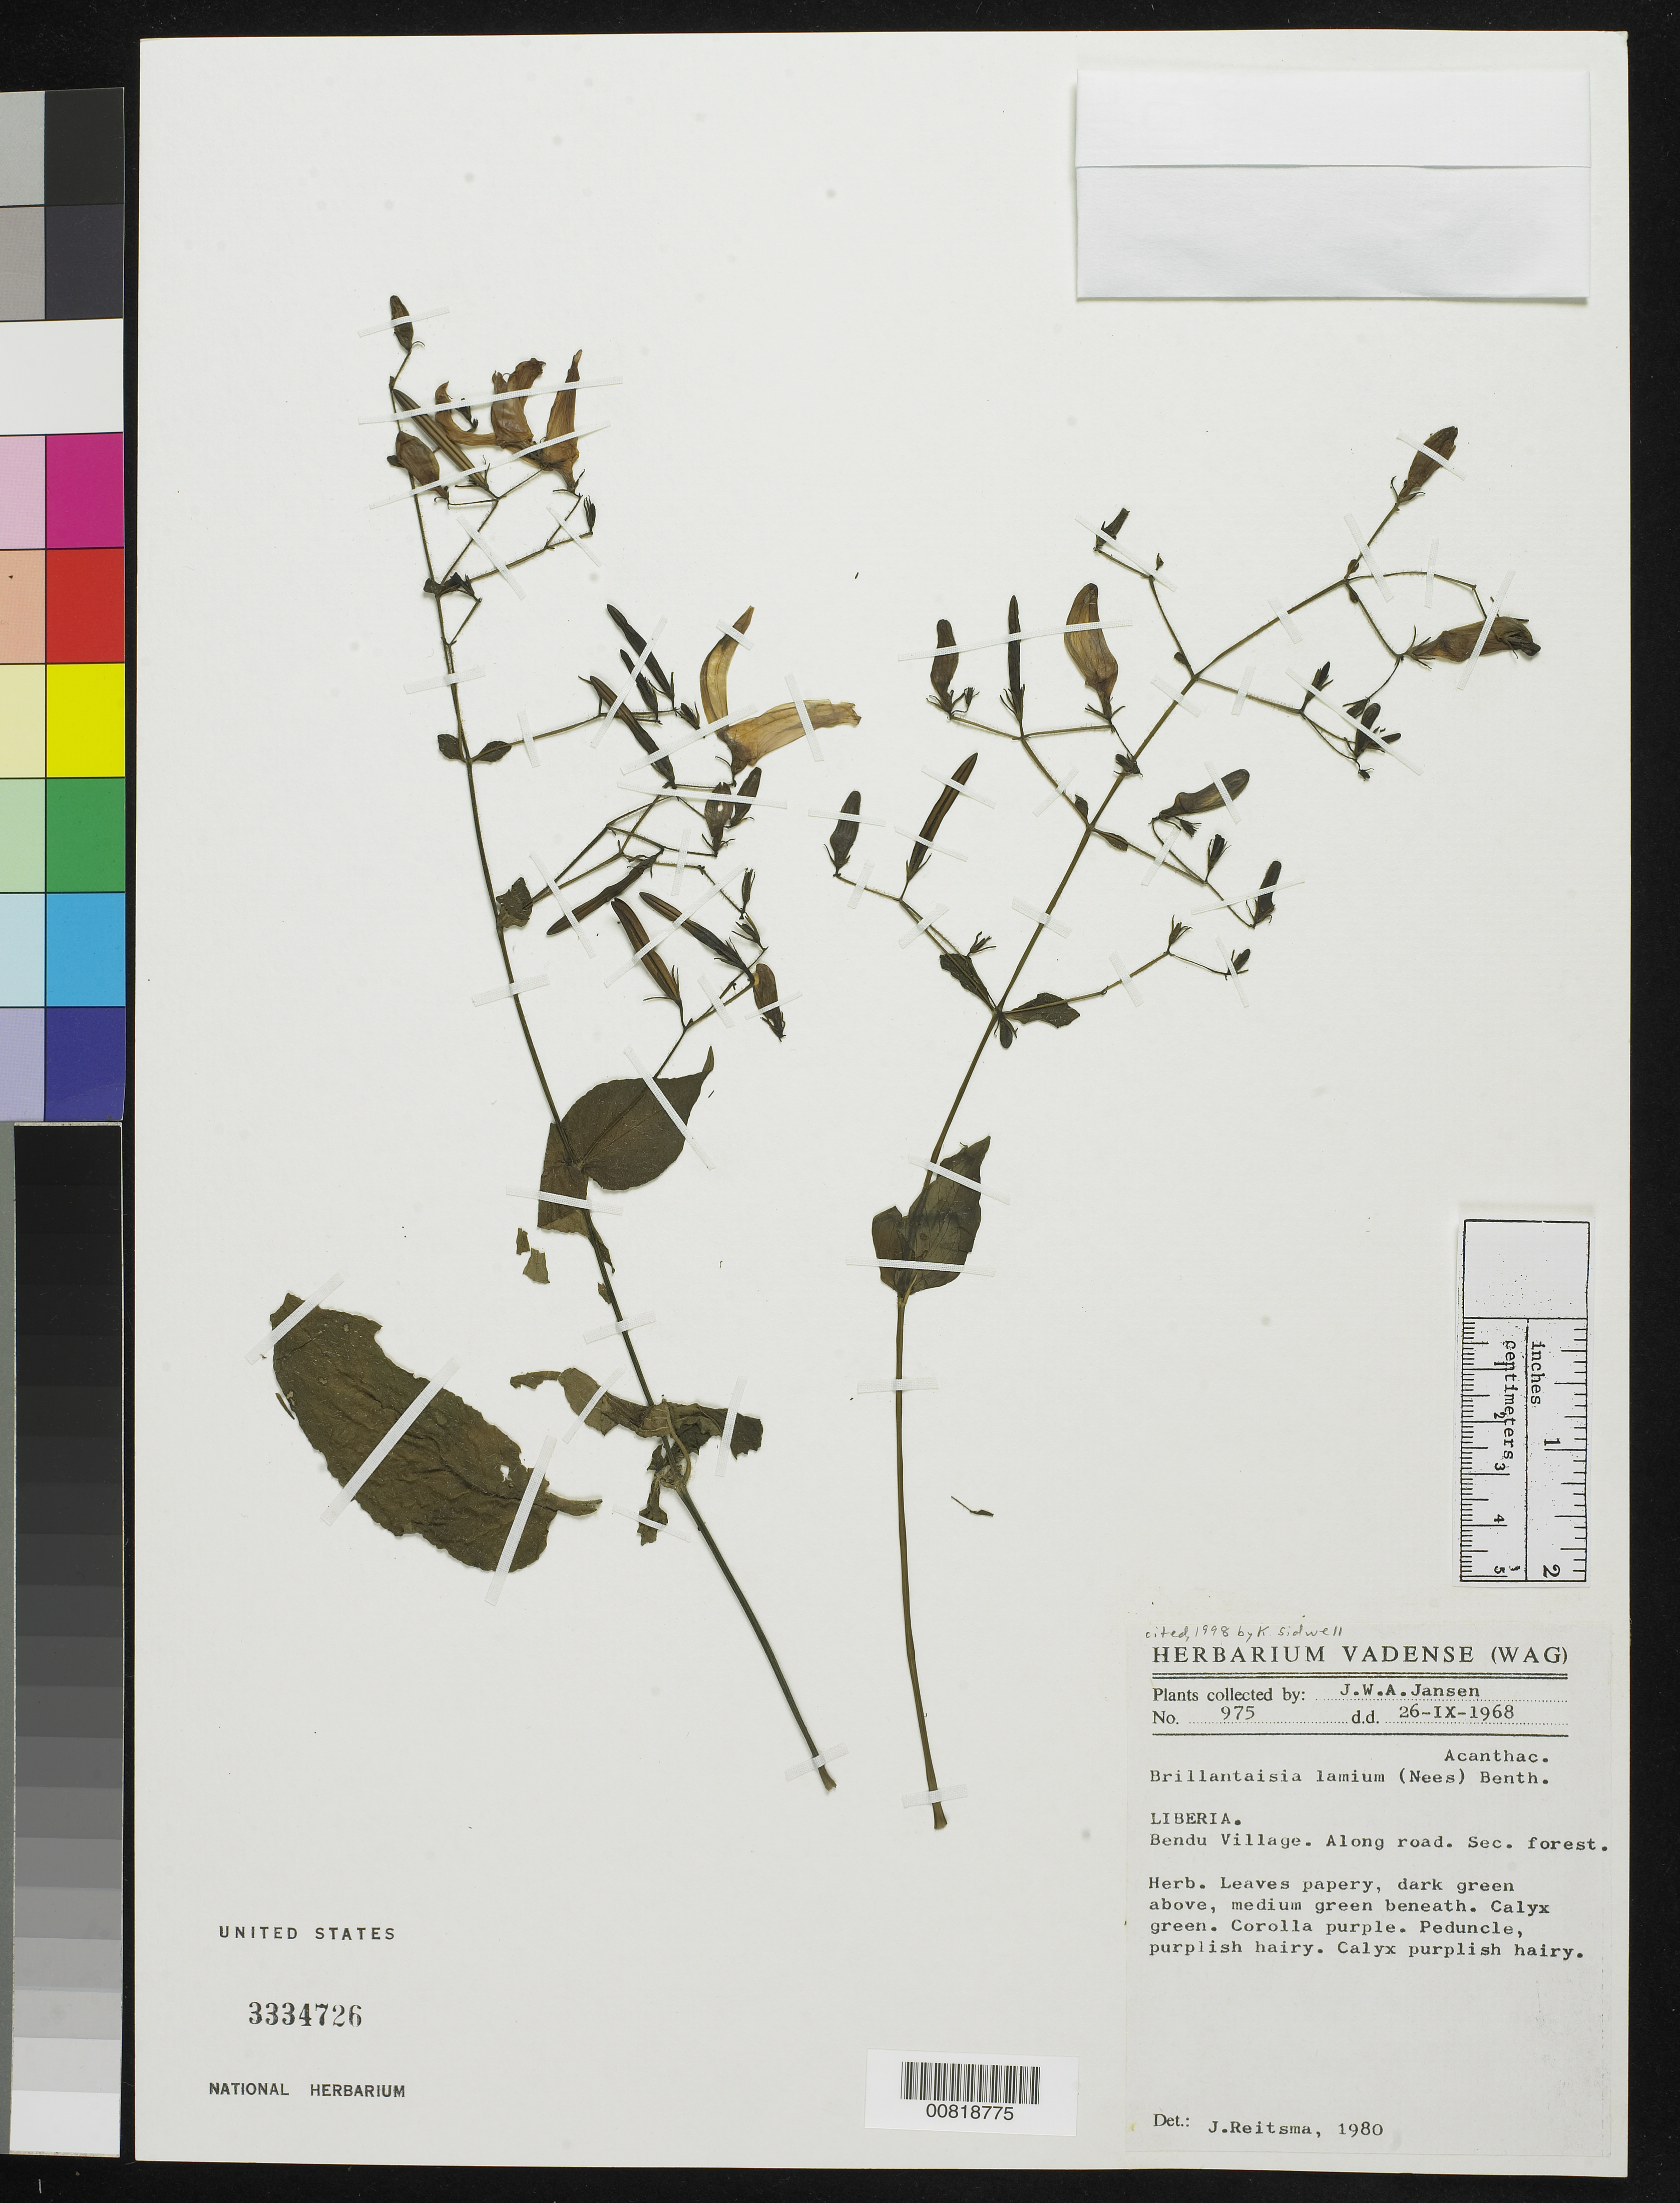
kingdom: Plantae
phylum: Tracheophyta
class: Magnoliopsida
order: Lamiales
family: Acanthaceae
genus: Brillantaisia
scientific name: Brillantaisia lamium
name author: (Nees) Benth.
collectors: J. Jansen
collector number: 975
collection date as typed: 26 Sep 1968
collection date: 1968-09-26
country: Liberia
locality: Bendu Village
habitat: Secondary forest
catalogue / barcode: US 3334726